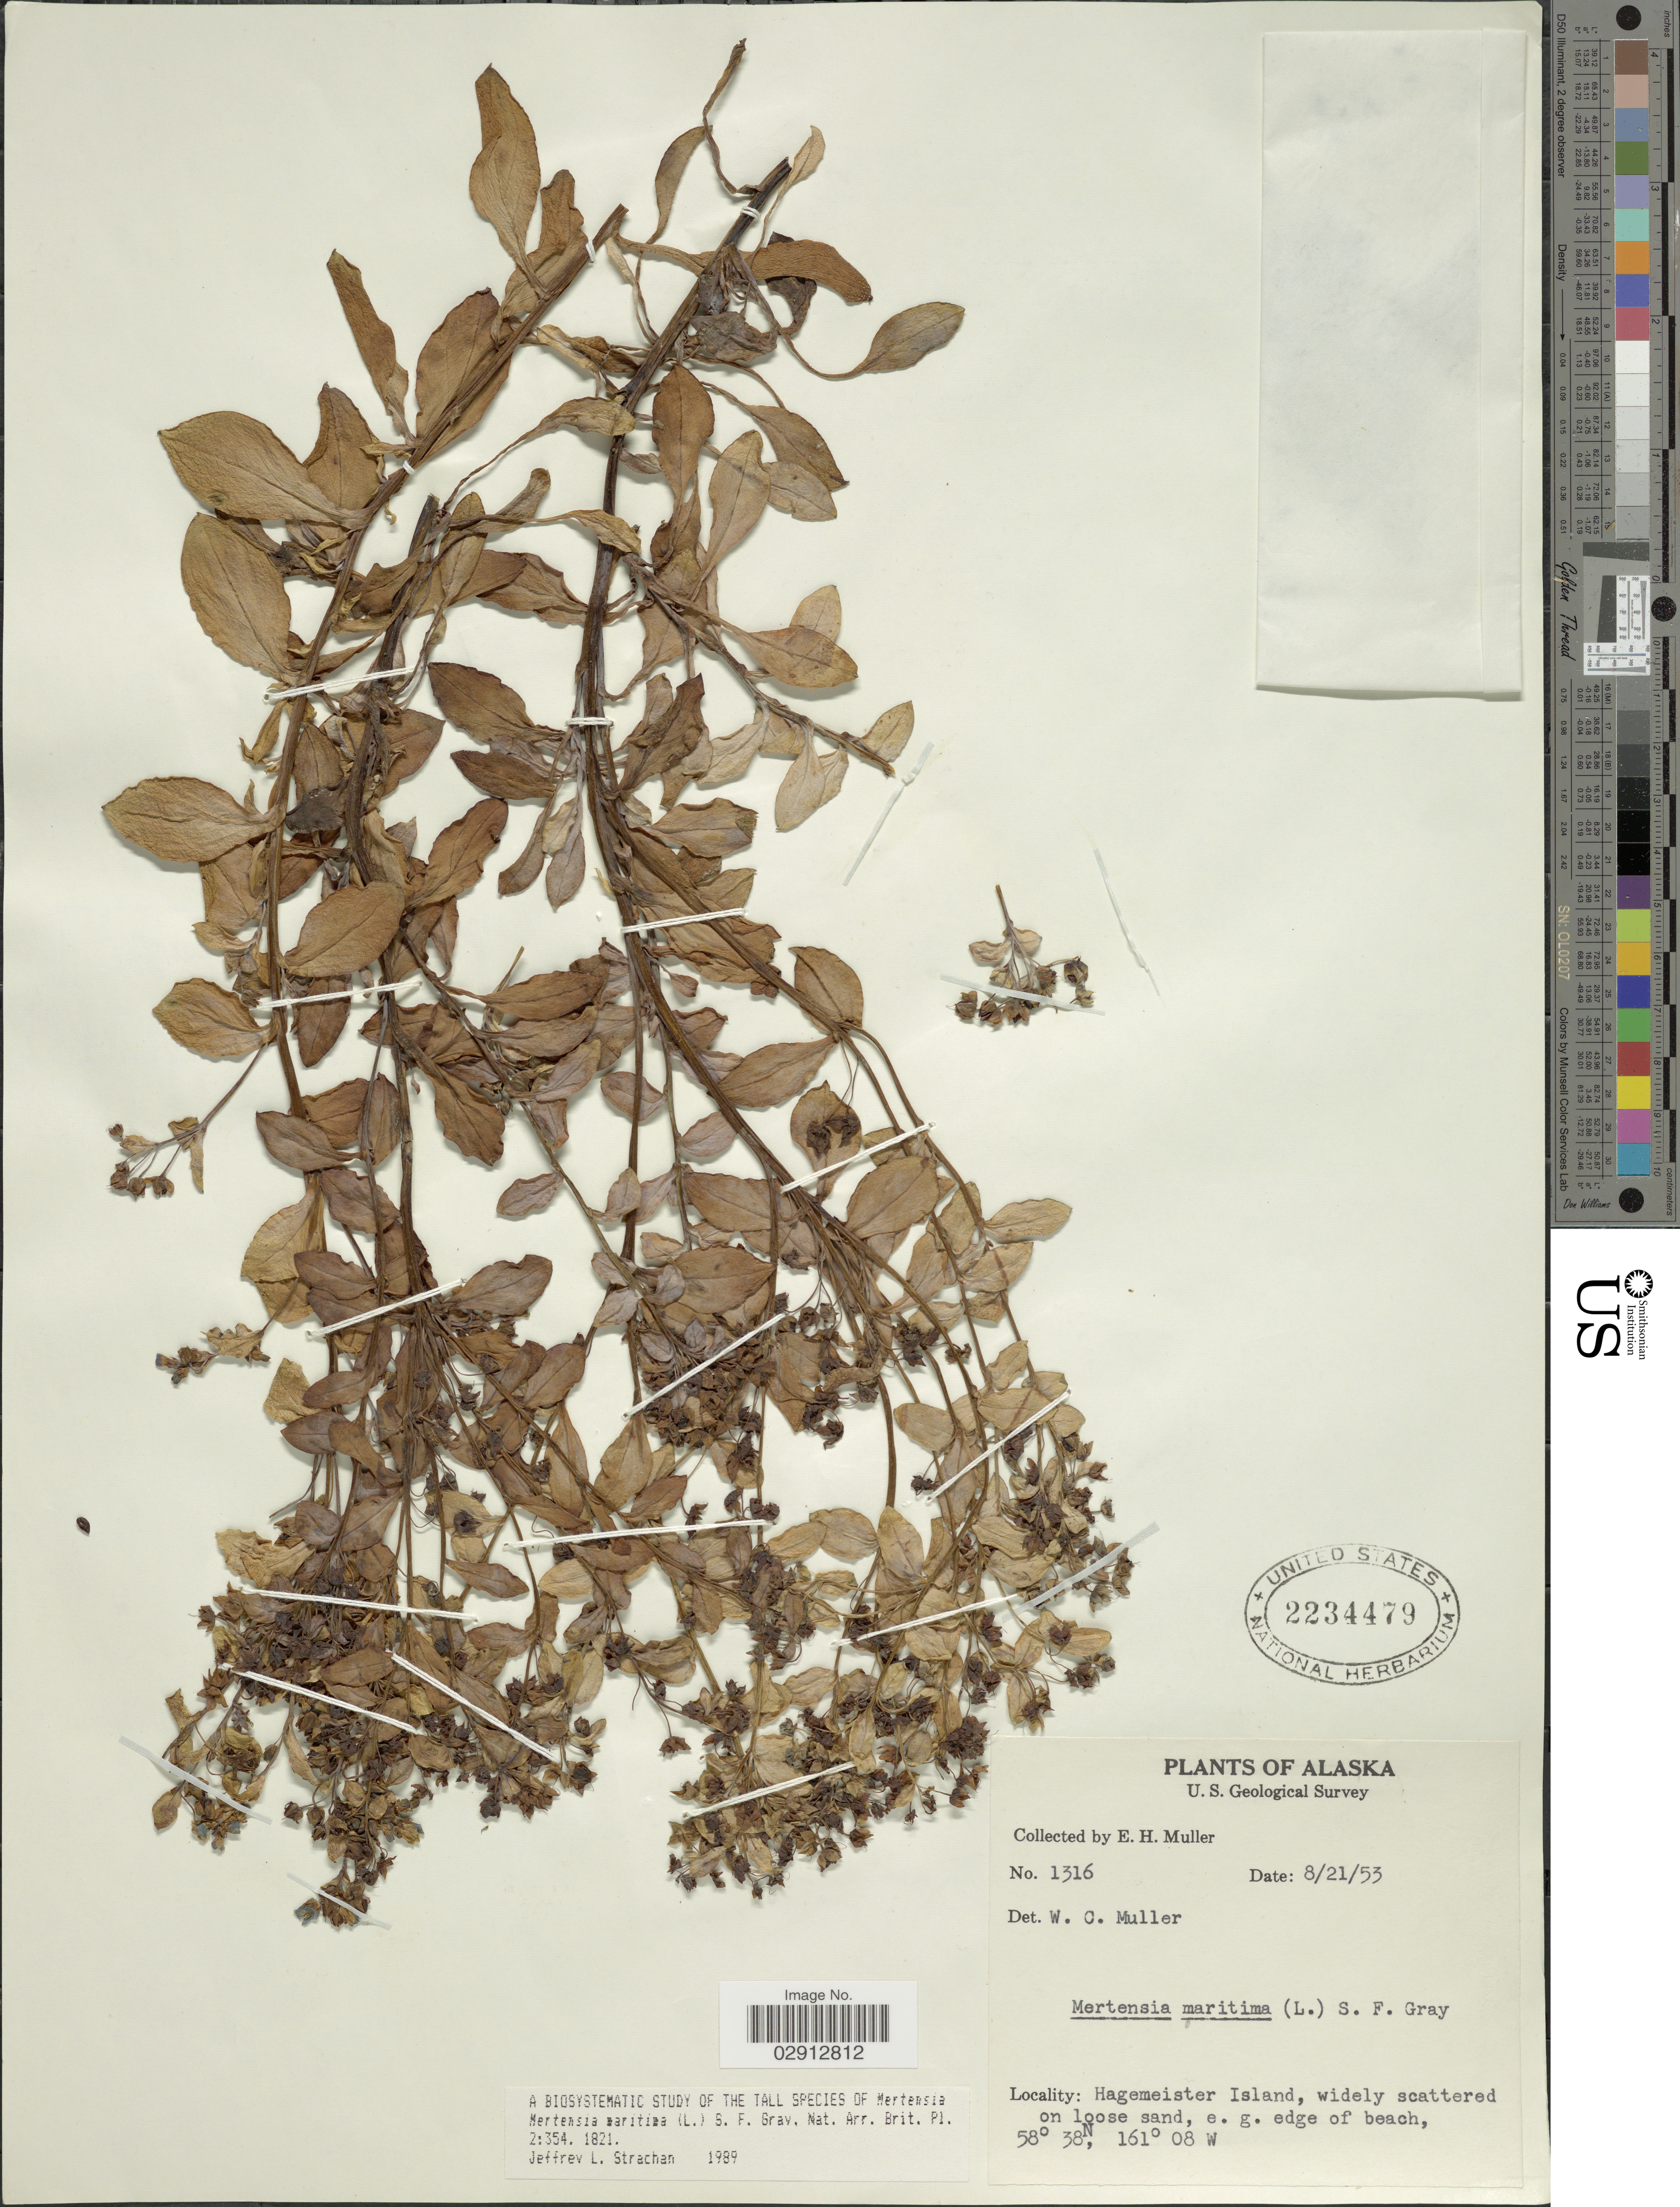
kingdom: Plantae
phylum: Tracheophyta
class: Magnoliopsida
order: Boraginales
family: Boraginaceae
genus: Mertensia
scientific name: Mertensia maritima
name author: (L.) S.F. Gray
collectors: E. H. Muller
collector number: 1316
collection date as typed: Transcribed d/m/y: 21/8/53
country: United States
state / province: Alaska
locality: Hagemeister Island, widely scattered on loose sand, e. g. edge of beach.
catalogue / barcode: US 2234479